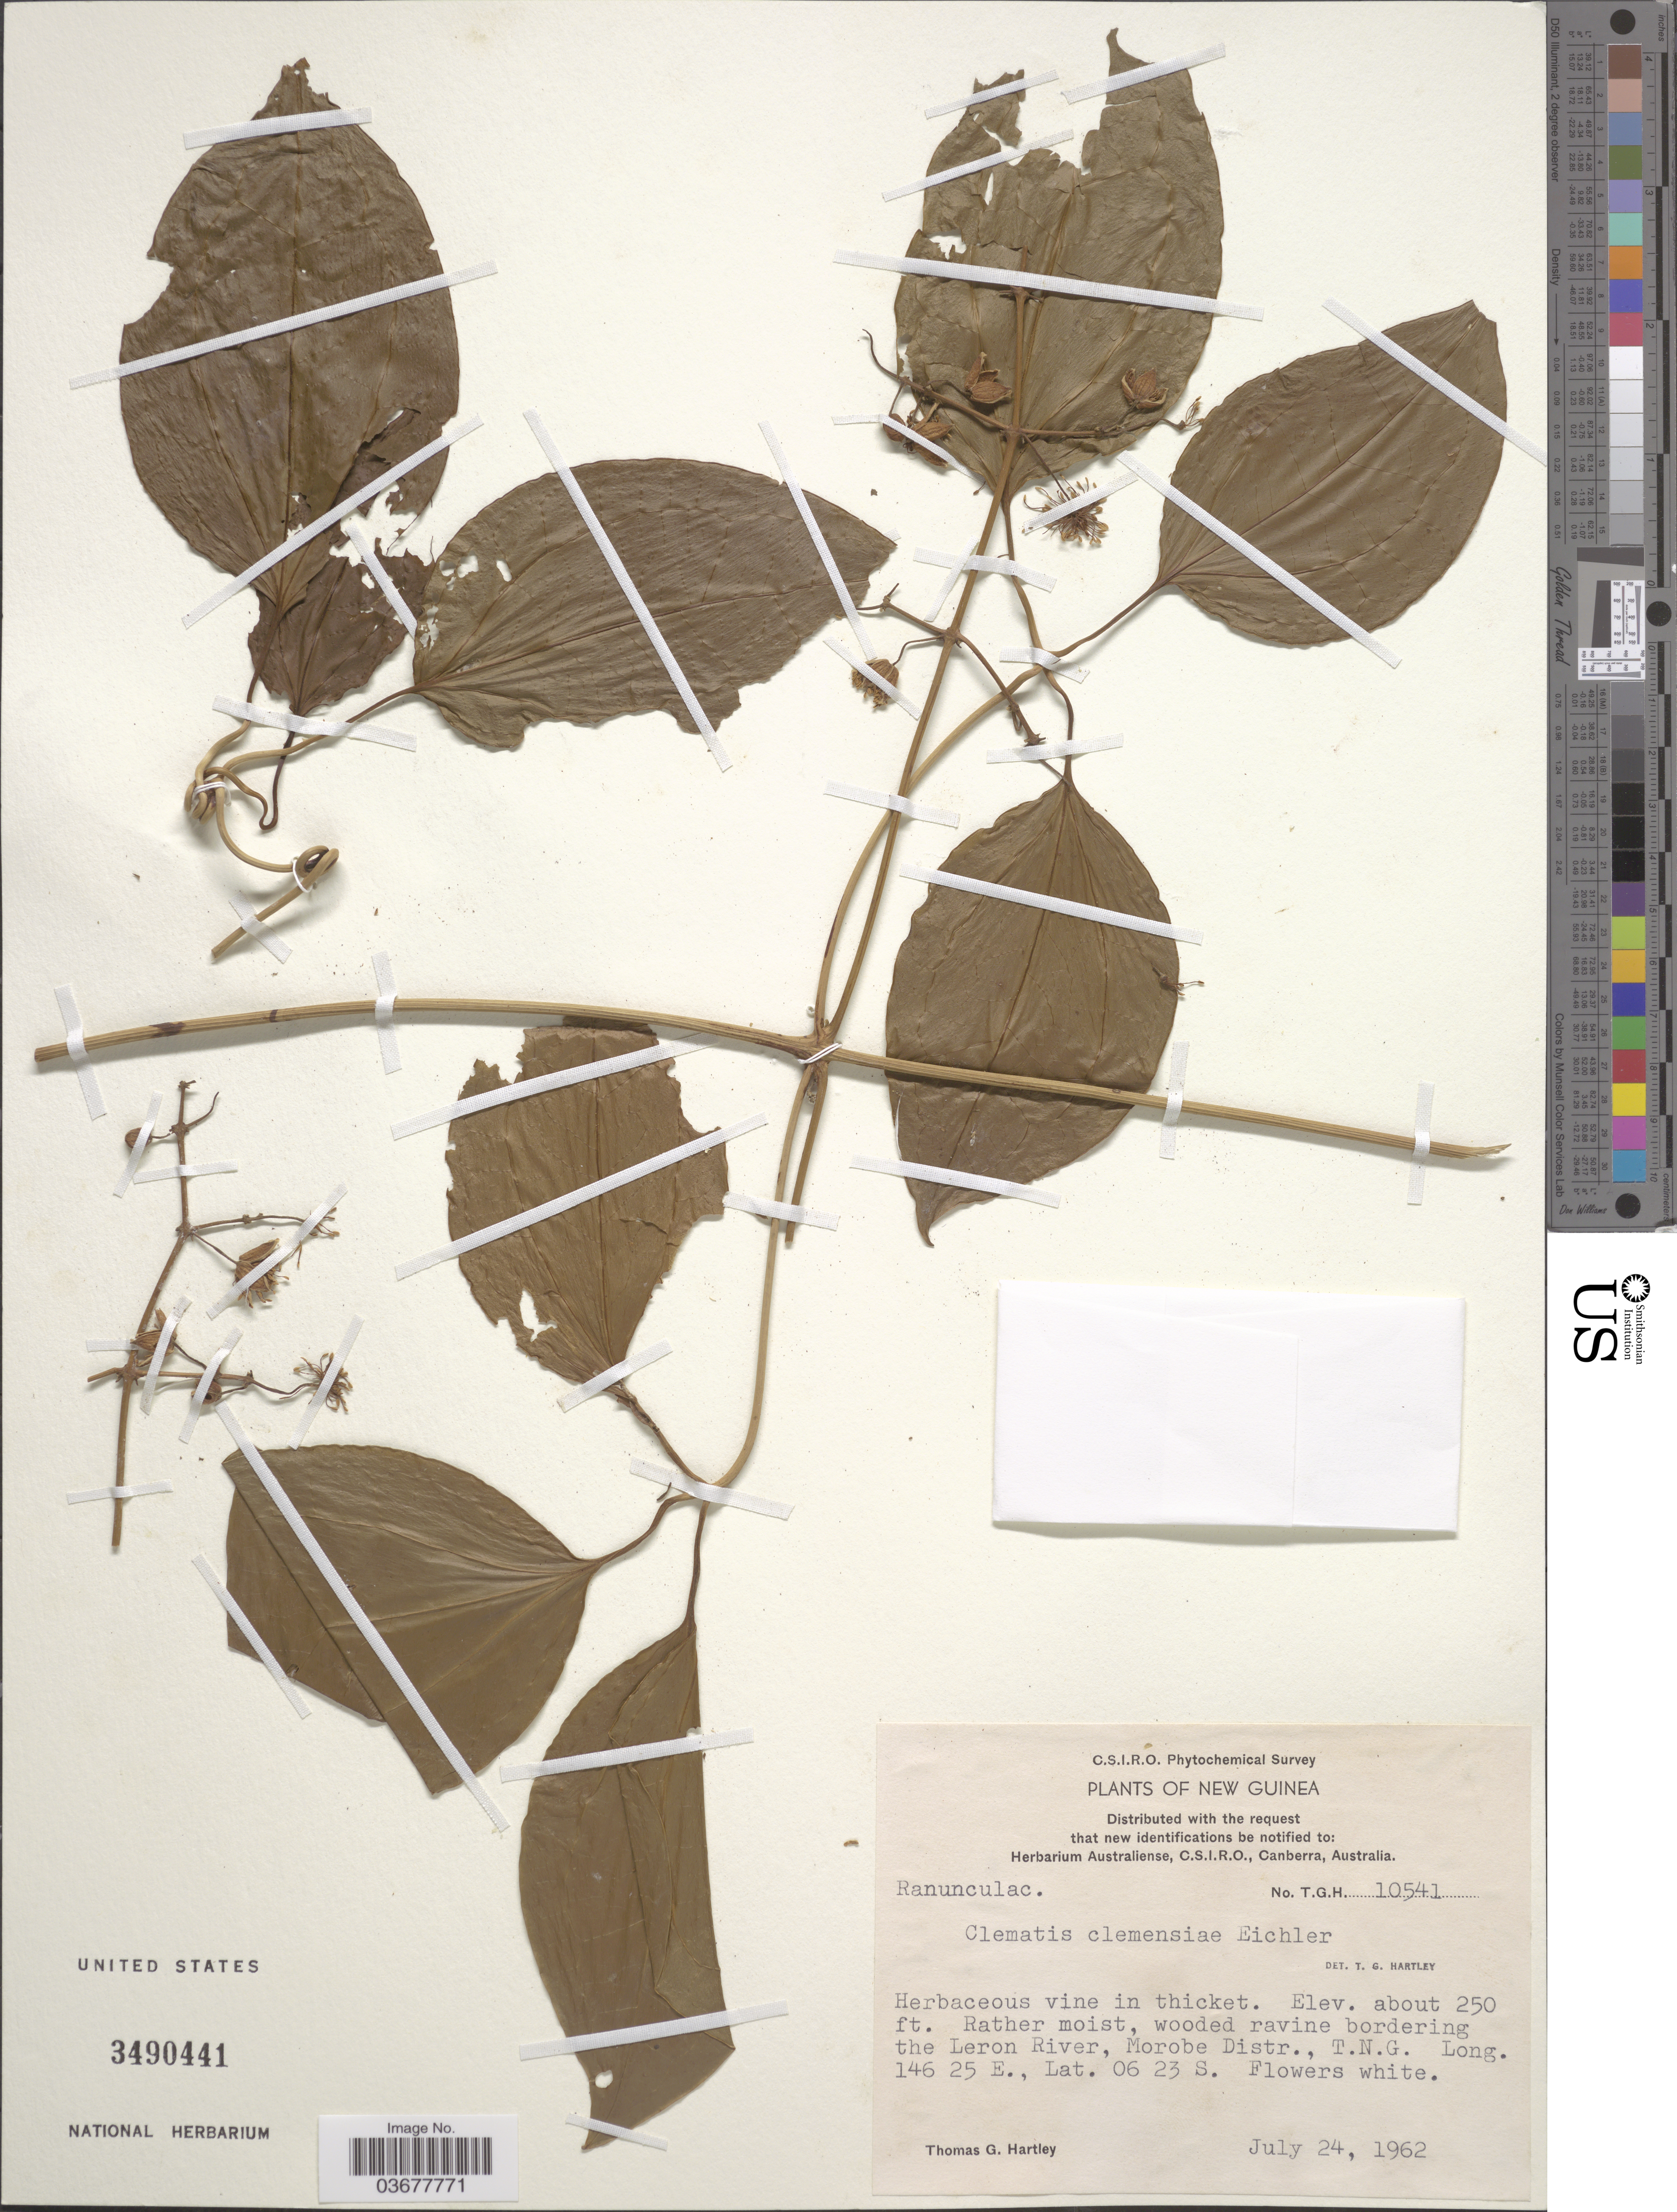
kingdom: Plantae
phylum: Tracheophyta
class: Magnoliopsida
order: Ranunculales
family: Ranunculaceae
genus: Clematis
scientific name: Clematis clemensiae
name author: H. Eichler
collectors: T. G. Hartley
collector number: T.G.H.10541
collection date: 1962-07-24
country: Papua New Guinea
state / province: Morobe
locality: New Guinea. The Leron River, Morobe Distr., T.N.G.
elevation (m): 76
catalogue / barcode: US 3490441